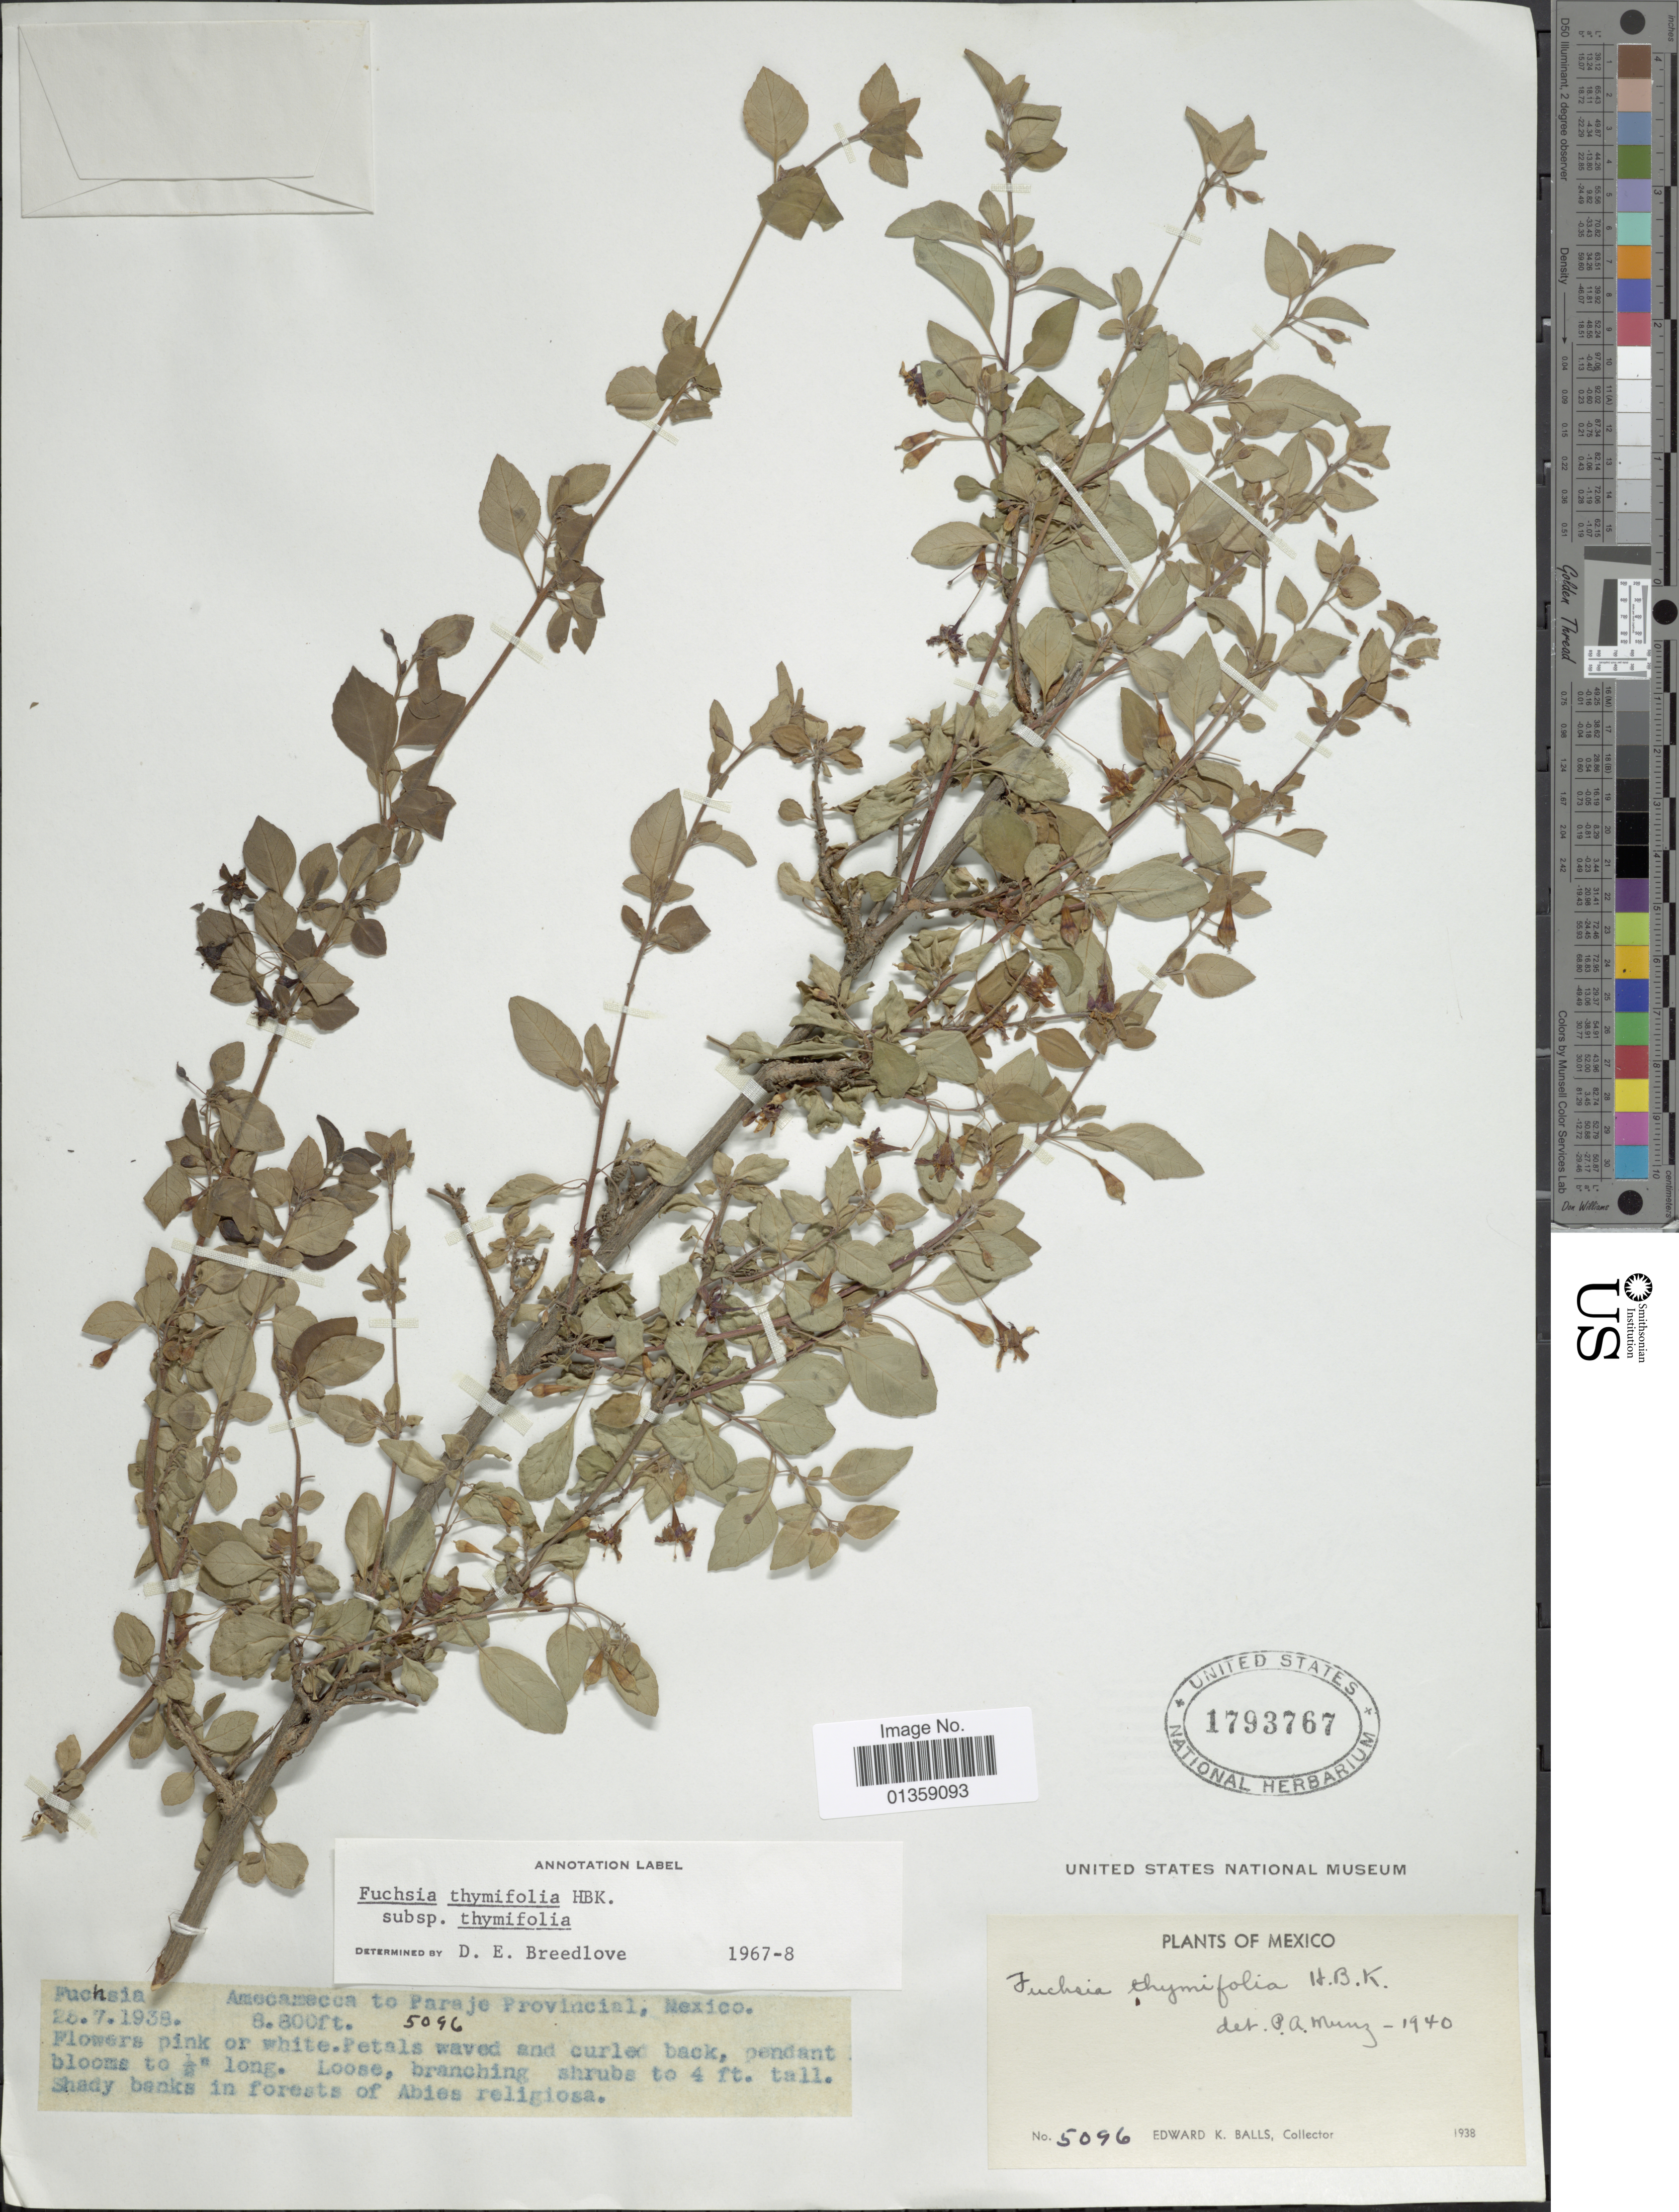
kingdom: Plantae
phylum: Tracheophyta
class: Magnoliopsida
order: Myrtales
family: Onagraceae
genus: Fuchsia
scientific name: Fuchsia thymifolia subsp. thymifolia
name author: Kunth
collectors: E. K. Balls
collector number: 5096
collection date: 1938-07-25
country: Mexico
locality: Amecamecca to Paraje Provincial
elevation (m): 2682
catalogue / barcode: US 1793767